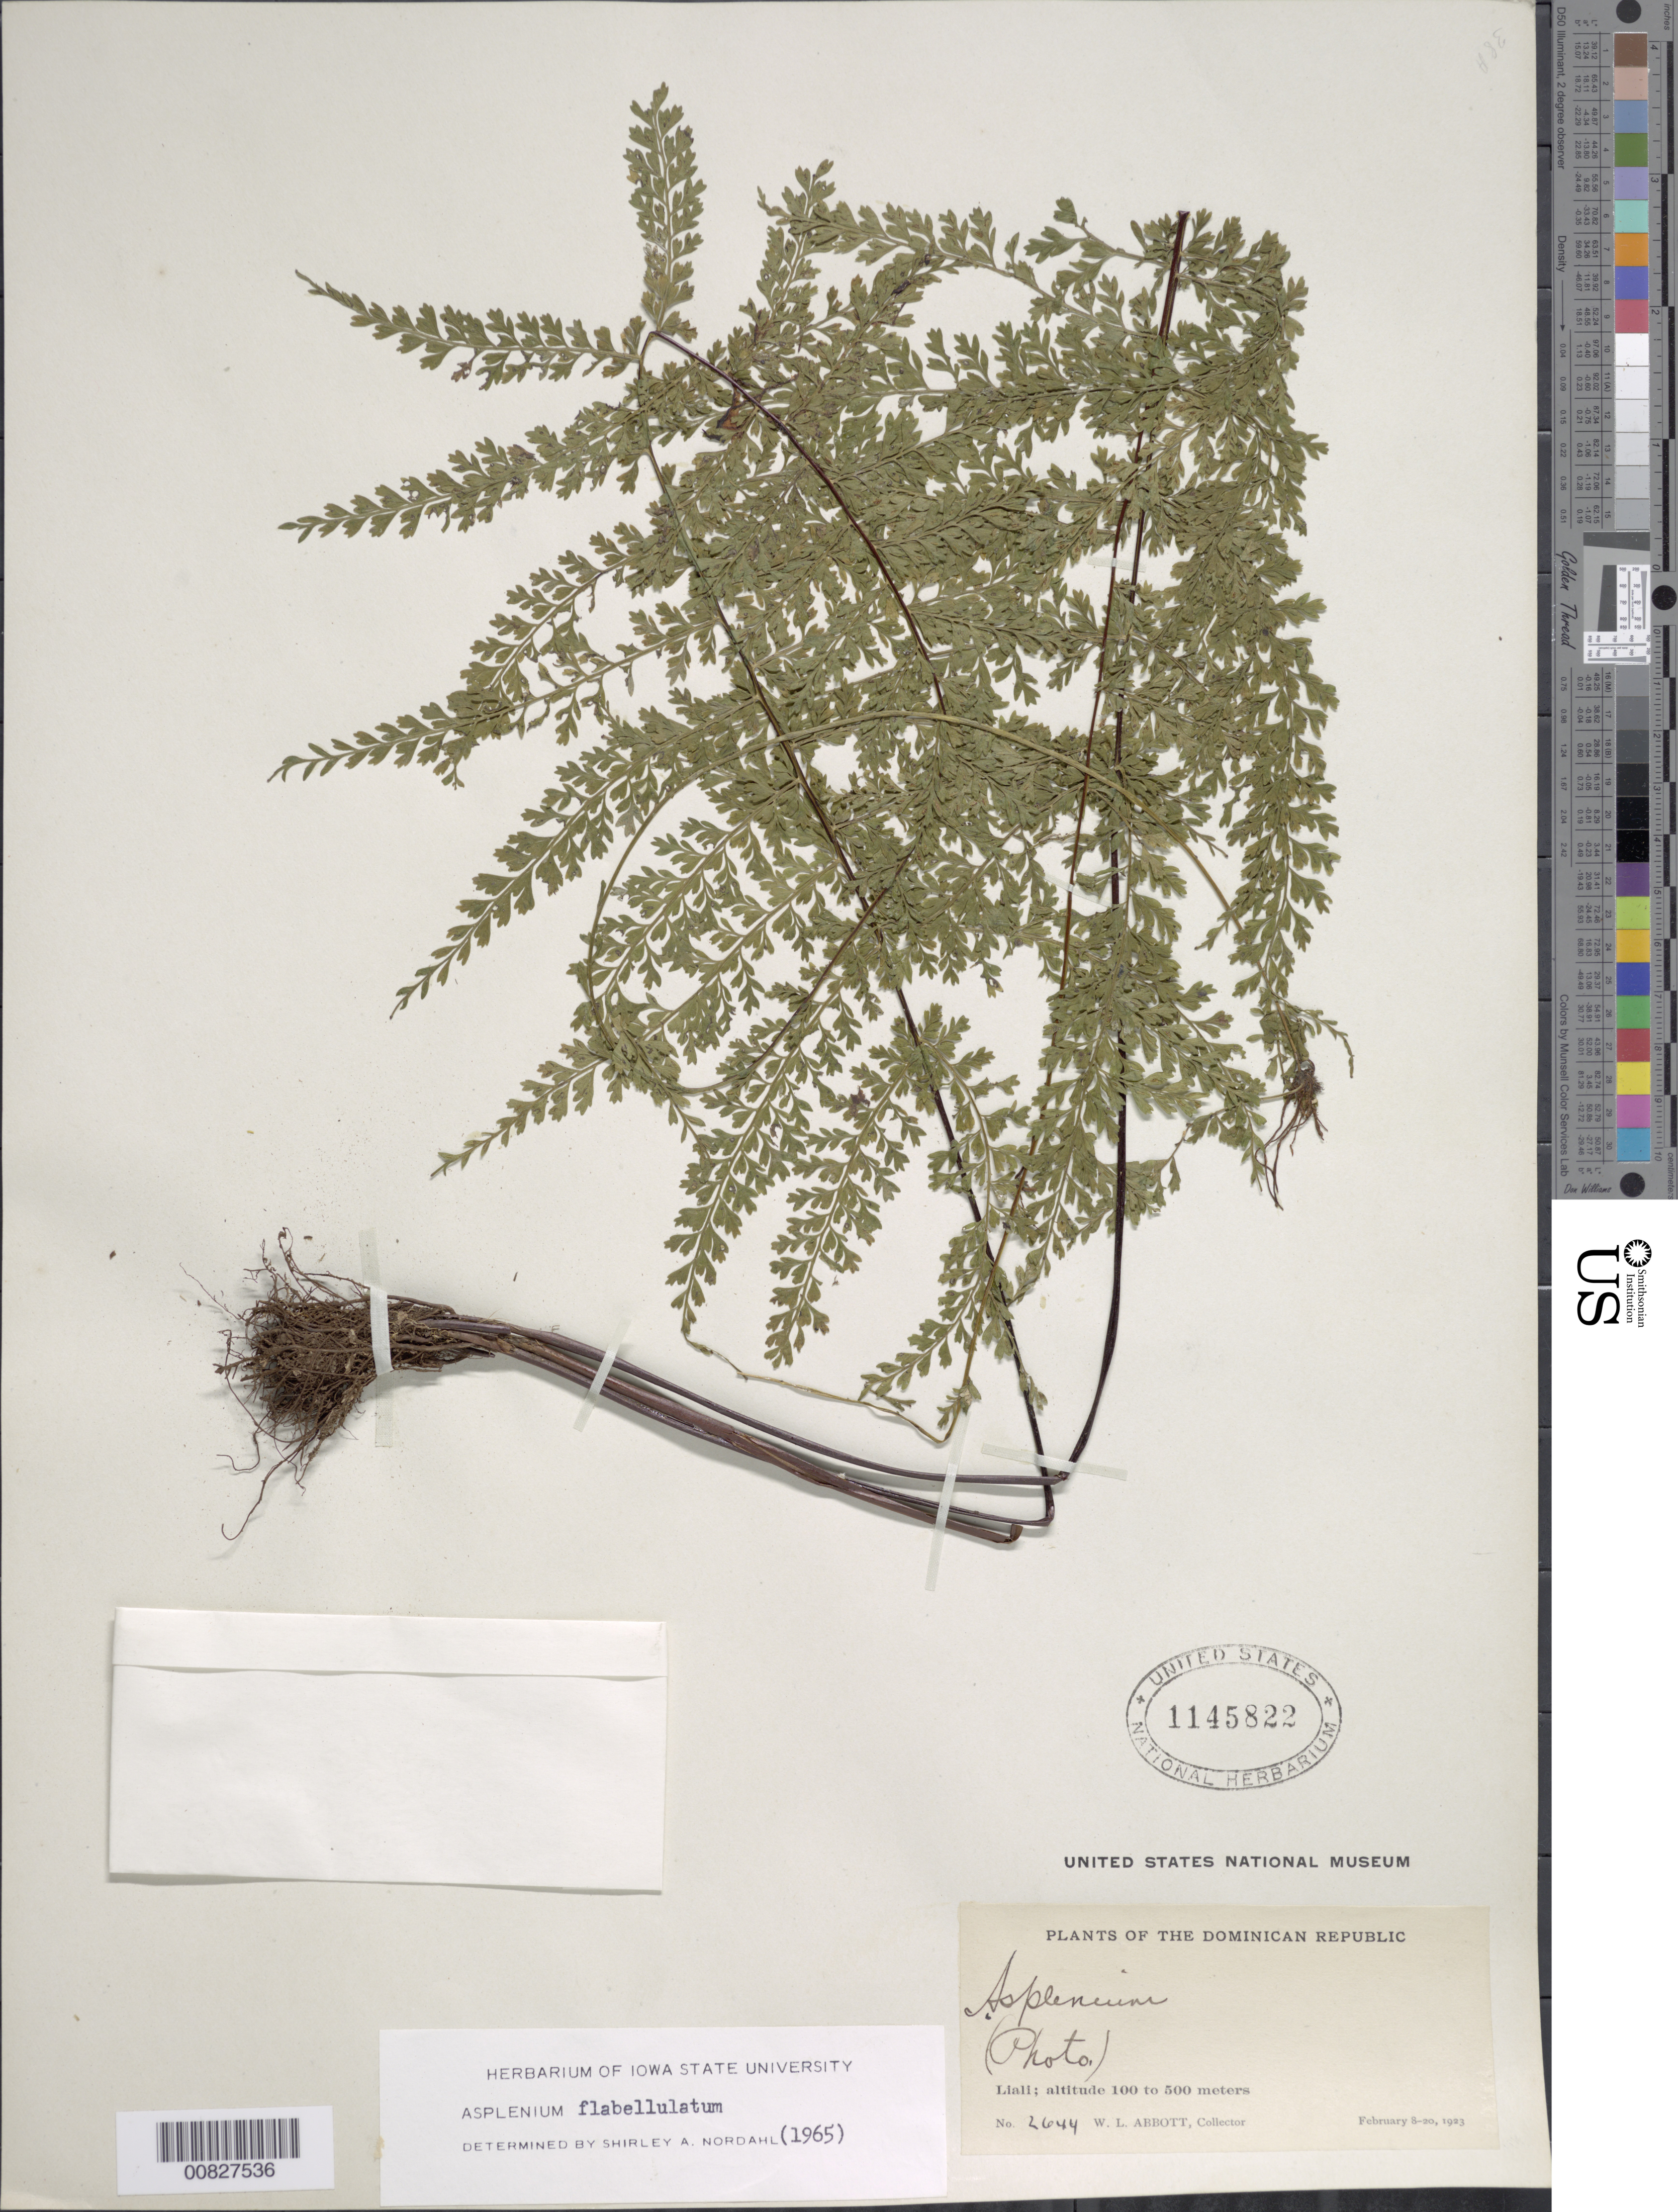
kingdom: Plantae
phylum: Tracheophyta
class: Polypodiopsida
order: Polypodiales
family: Aspleniaceae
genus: Asplenium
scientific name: Asplenium radicans var. partitum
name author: (Klotzsch) Hieron.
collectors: W. L. Abbott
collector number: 2644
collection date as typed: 08 Feb 1923 to 20 Feb 1923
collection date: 1923-02-08/1923-02-20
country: Dominican Republic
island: Hispaniola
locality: Liali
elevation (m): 100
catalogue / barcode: US 1145822